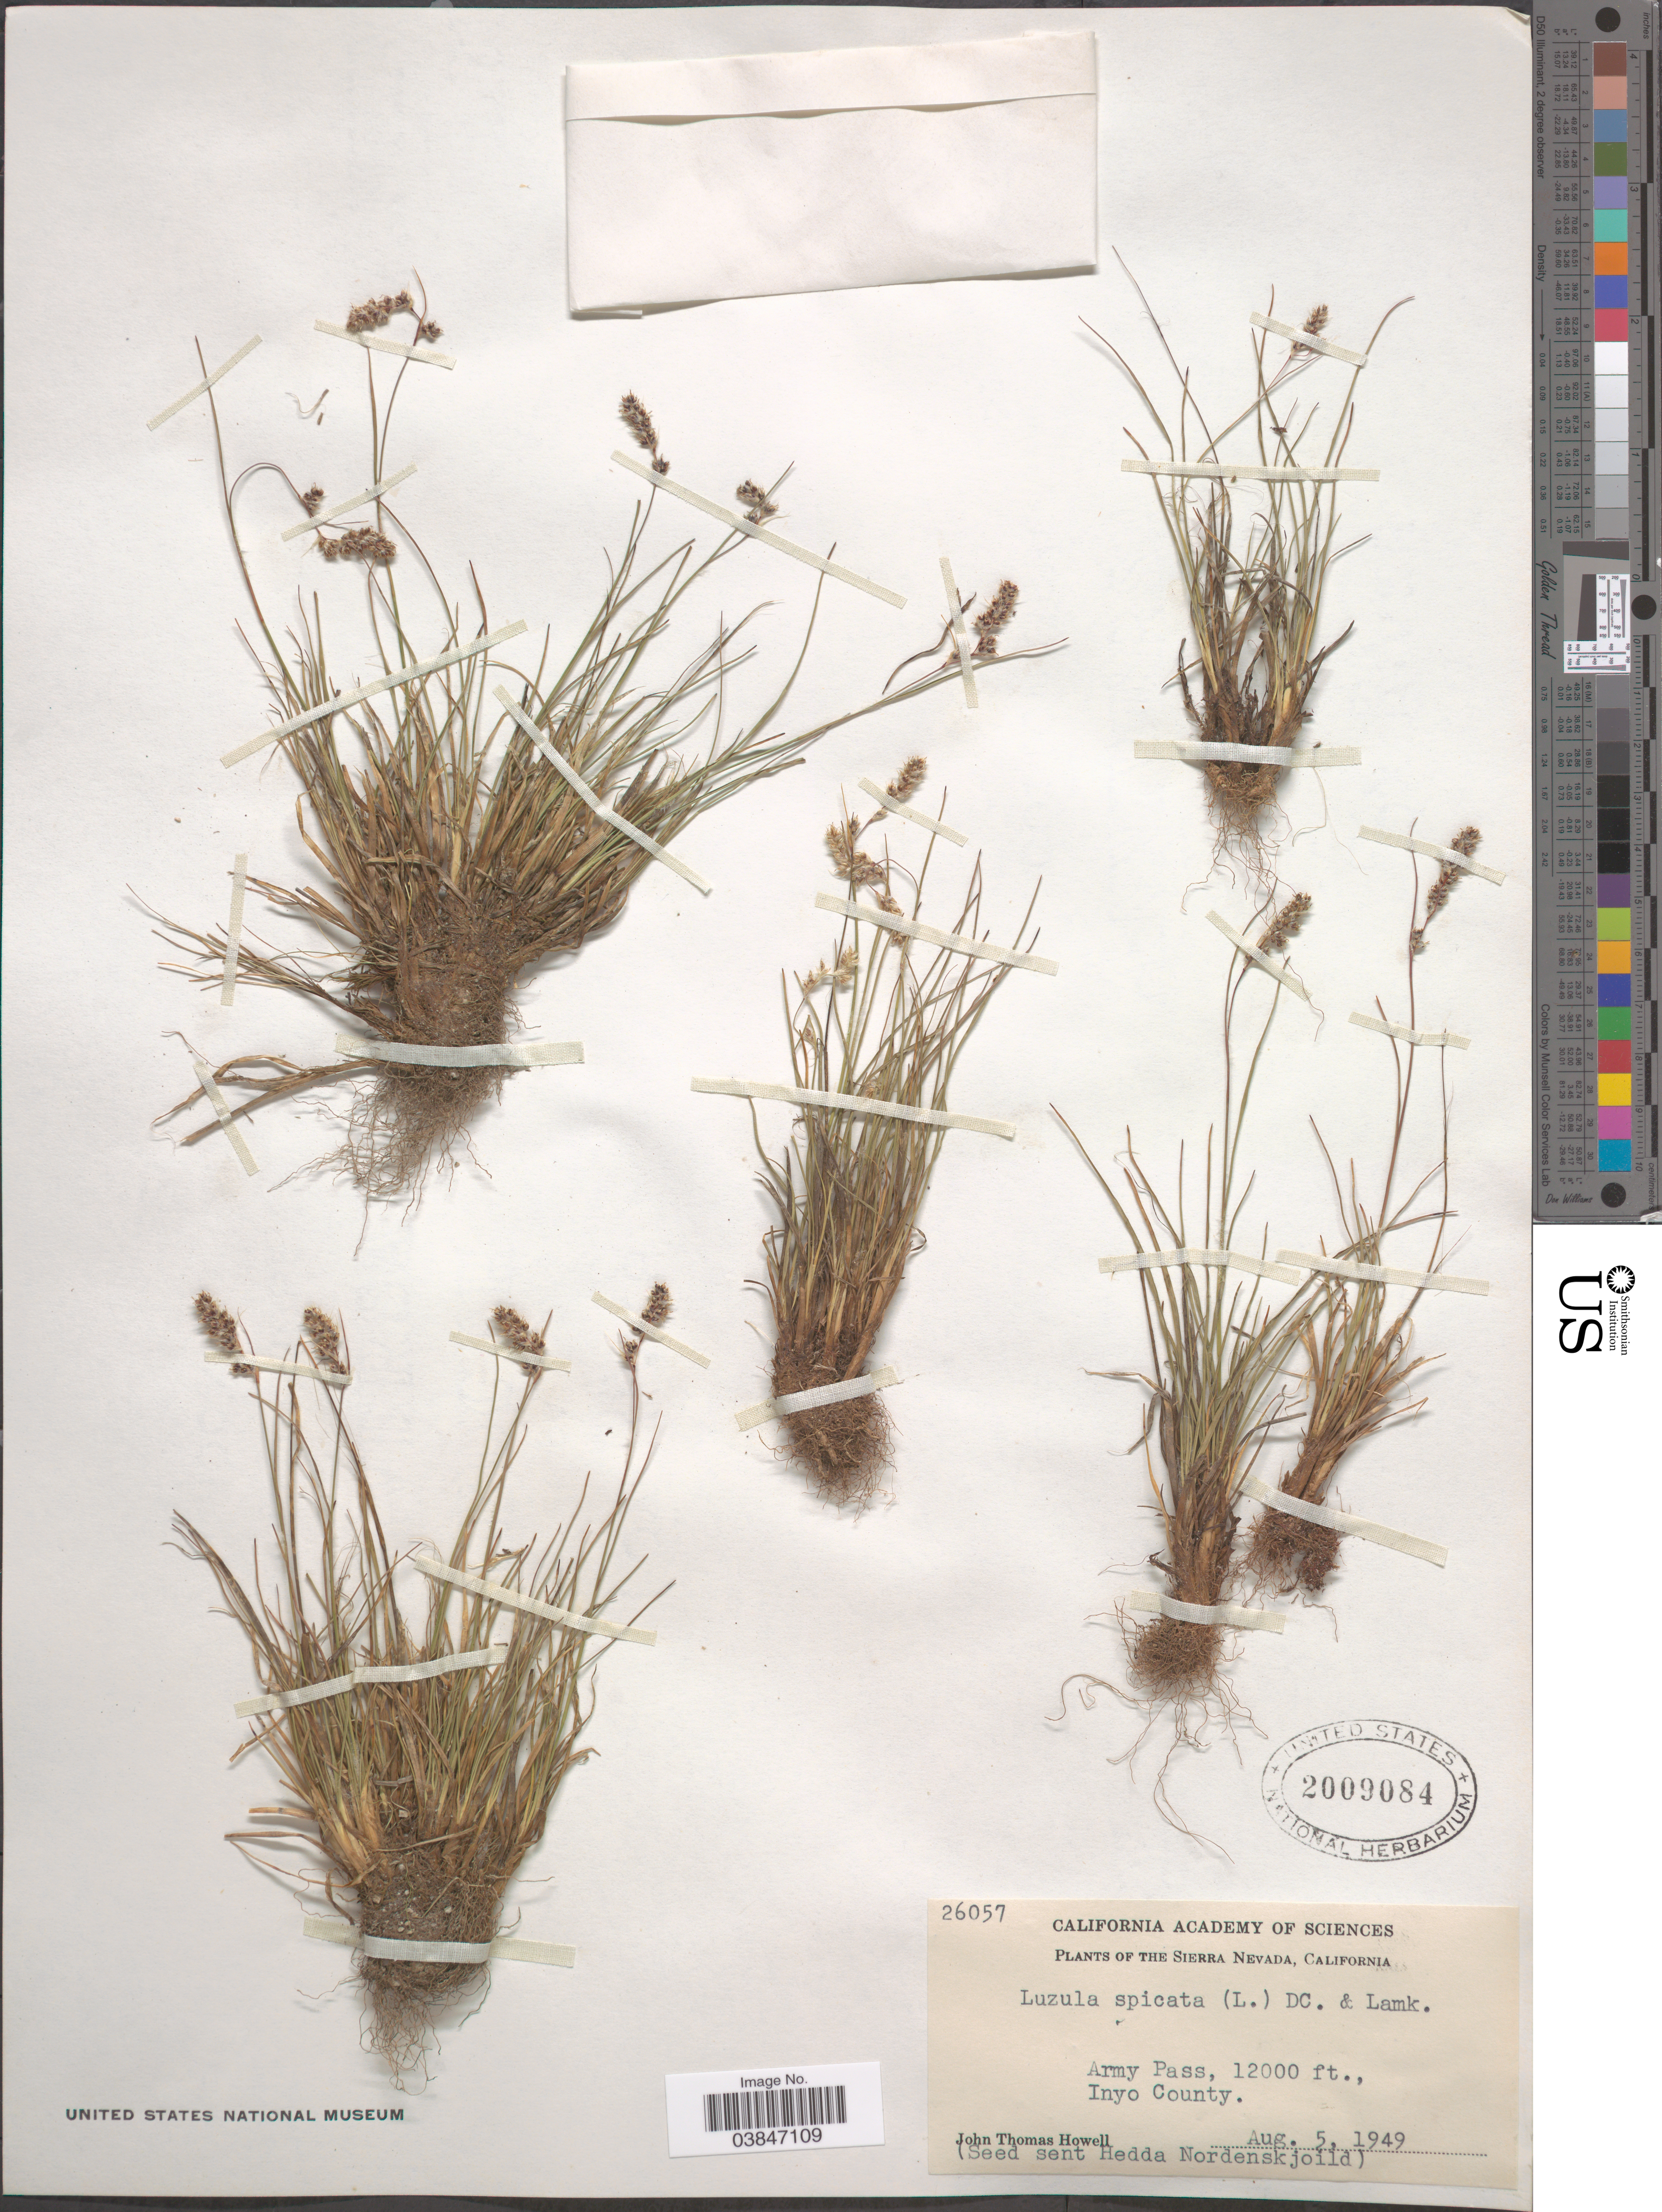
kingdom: Plantae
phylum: Tracheophyta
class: Liliopsida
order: Poales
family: Juncaceae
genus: Luzula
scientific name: Luzula spicata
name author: (L.) DC.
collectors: J. T. Howell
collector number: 26057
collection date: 1949-08-05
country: United States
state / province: California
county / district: Inyo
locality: The Sierra Nevada. Army Pass, Inyo County.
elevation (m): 3658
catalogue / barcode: US 2009084